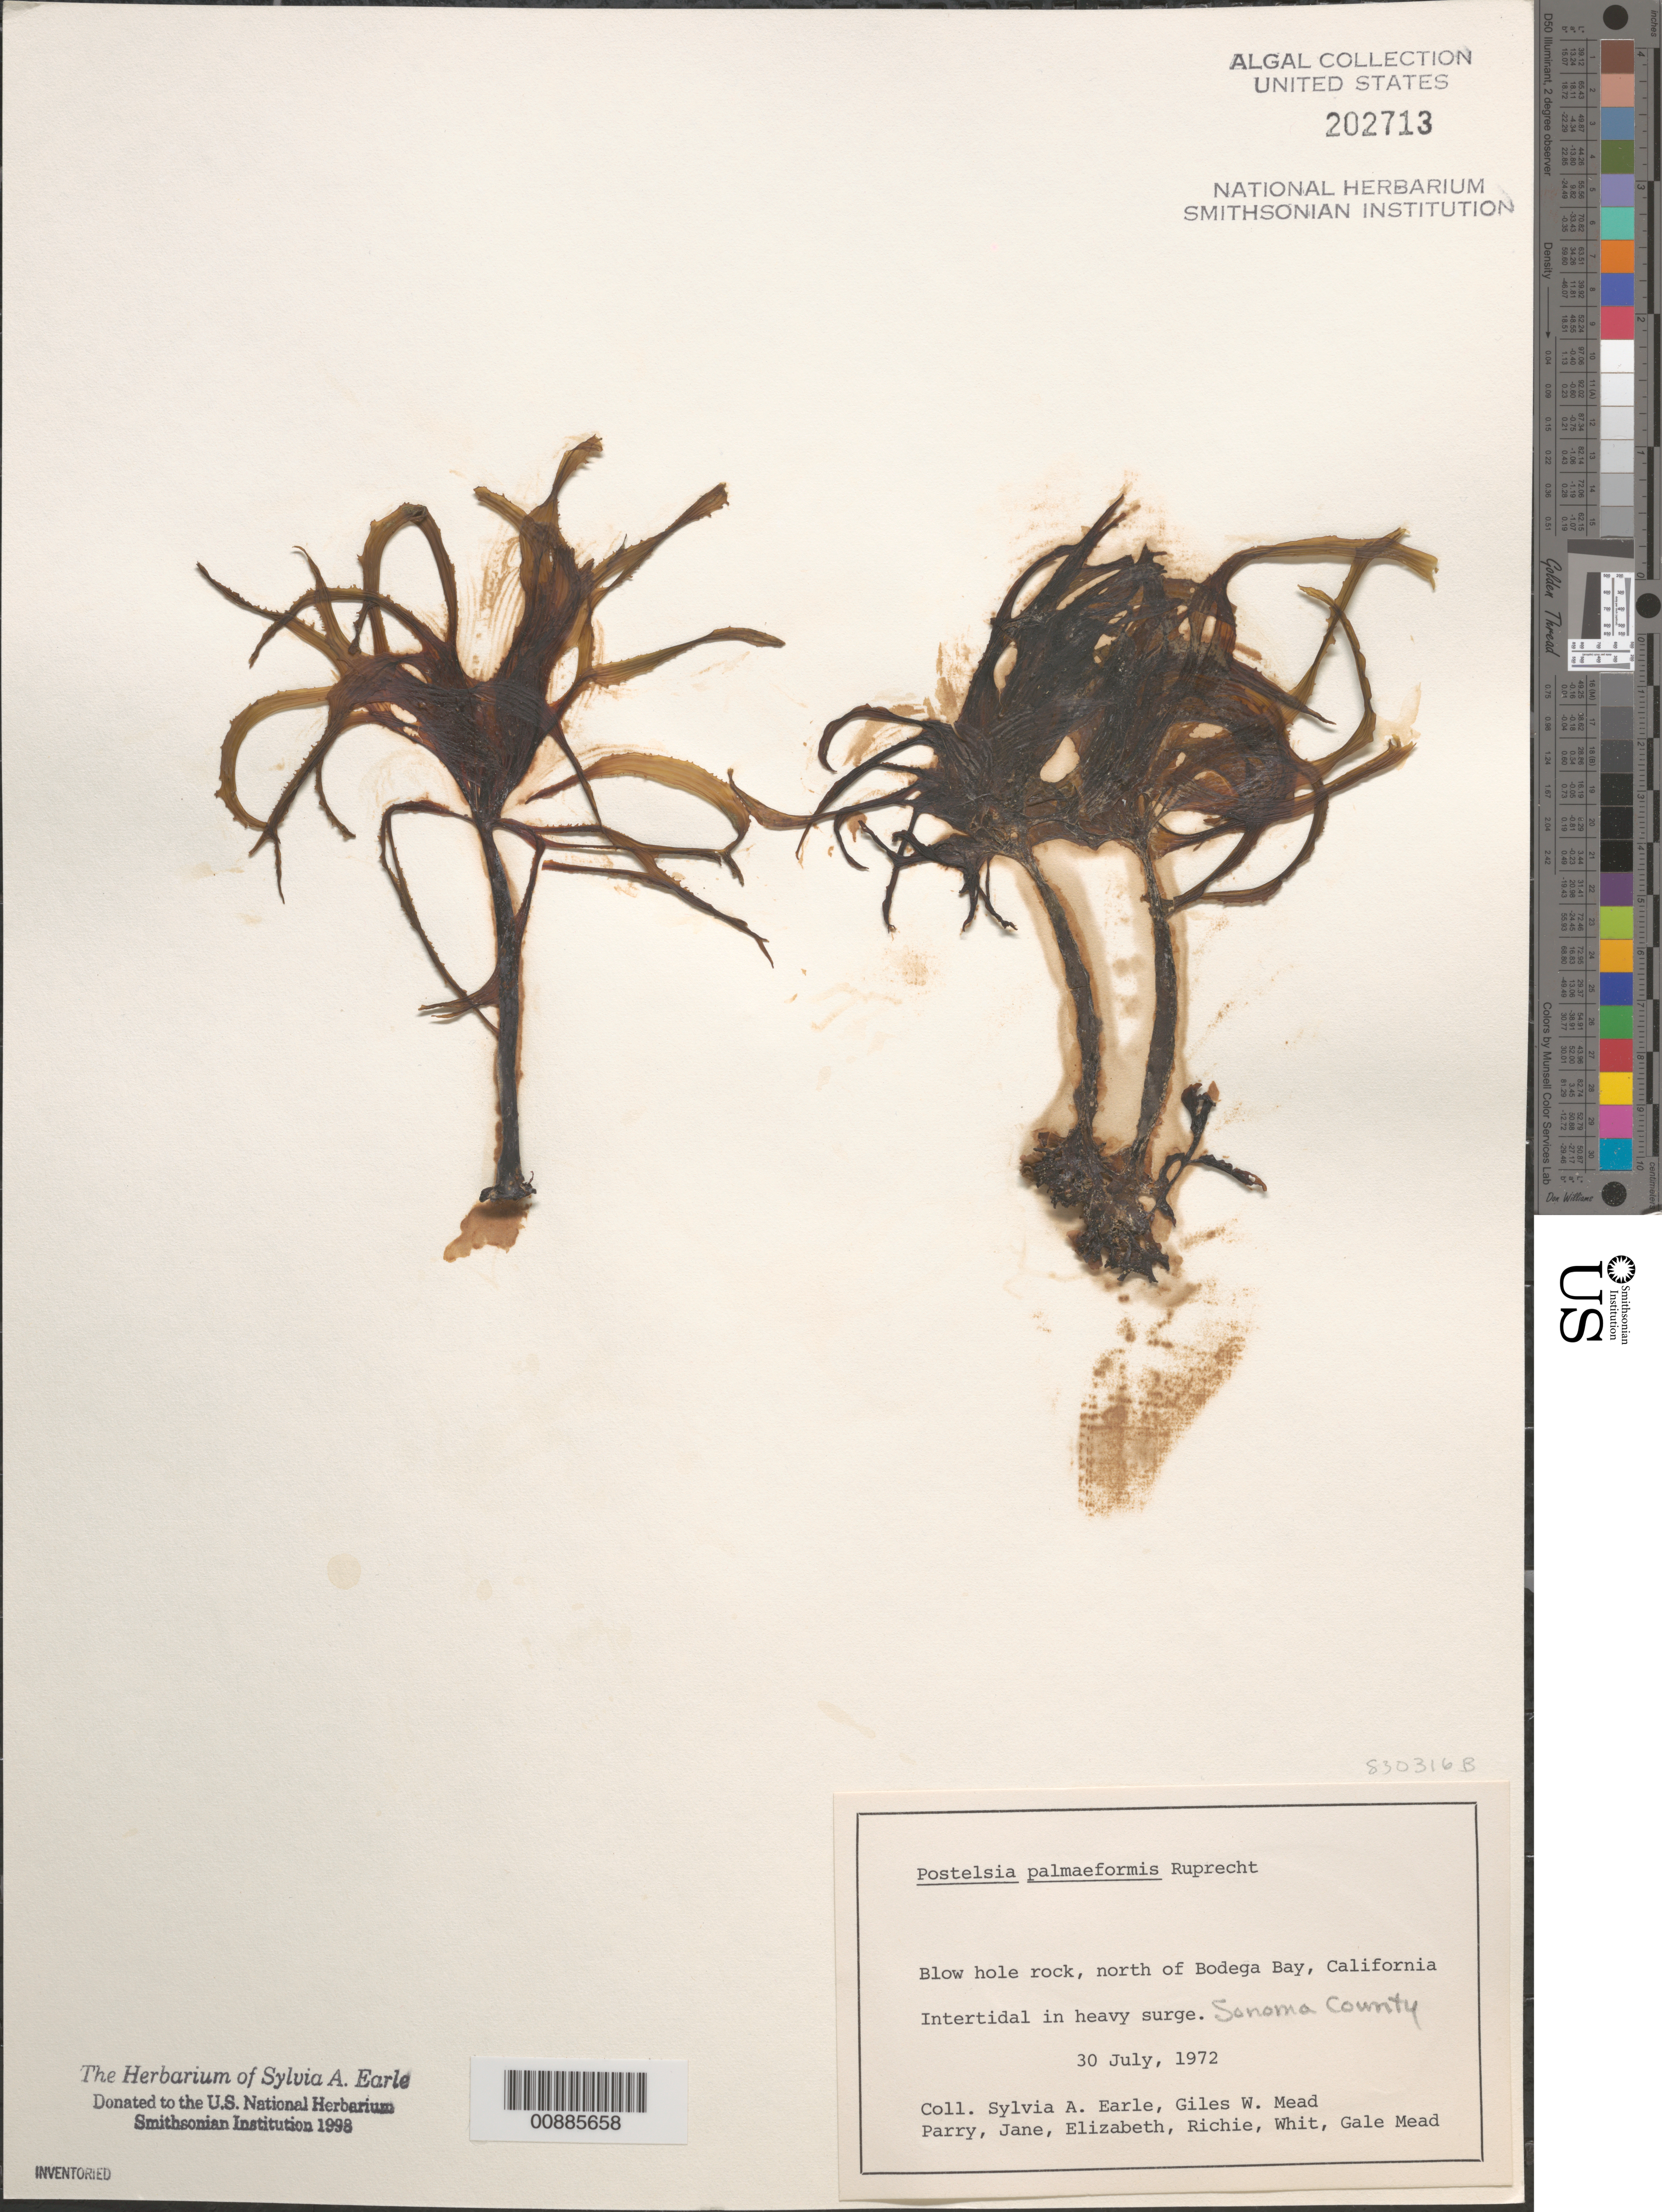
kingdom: Chromista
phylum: Ochrophyta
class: Phaeophyceae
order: Laminariales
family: Laminariaceae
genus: Postelsia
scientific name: Postelsia palmaeformis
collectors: S. A. Earle, G. W. Mead, P. Mead, J. Mead, E. Mead, R. Mead, W. Mead & G. Mead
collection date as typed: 30 Jul 1972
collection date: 1972-07-30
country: United States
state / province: California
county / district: Sonoma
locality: Blow hole rock, north of Bodega Bay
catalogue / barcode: US 202713